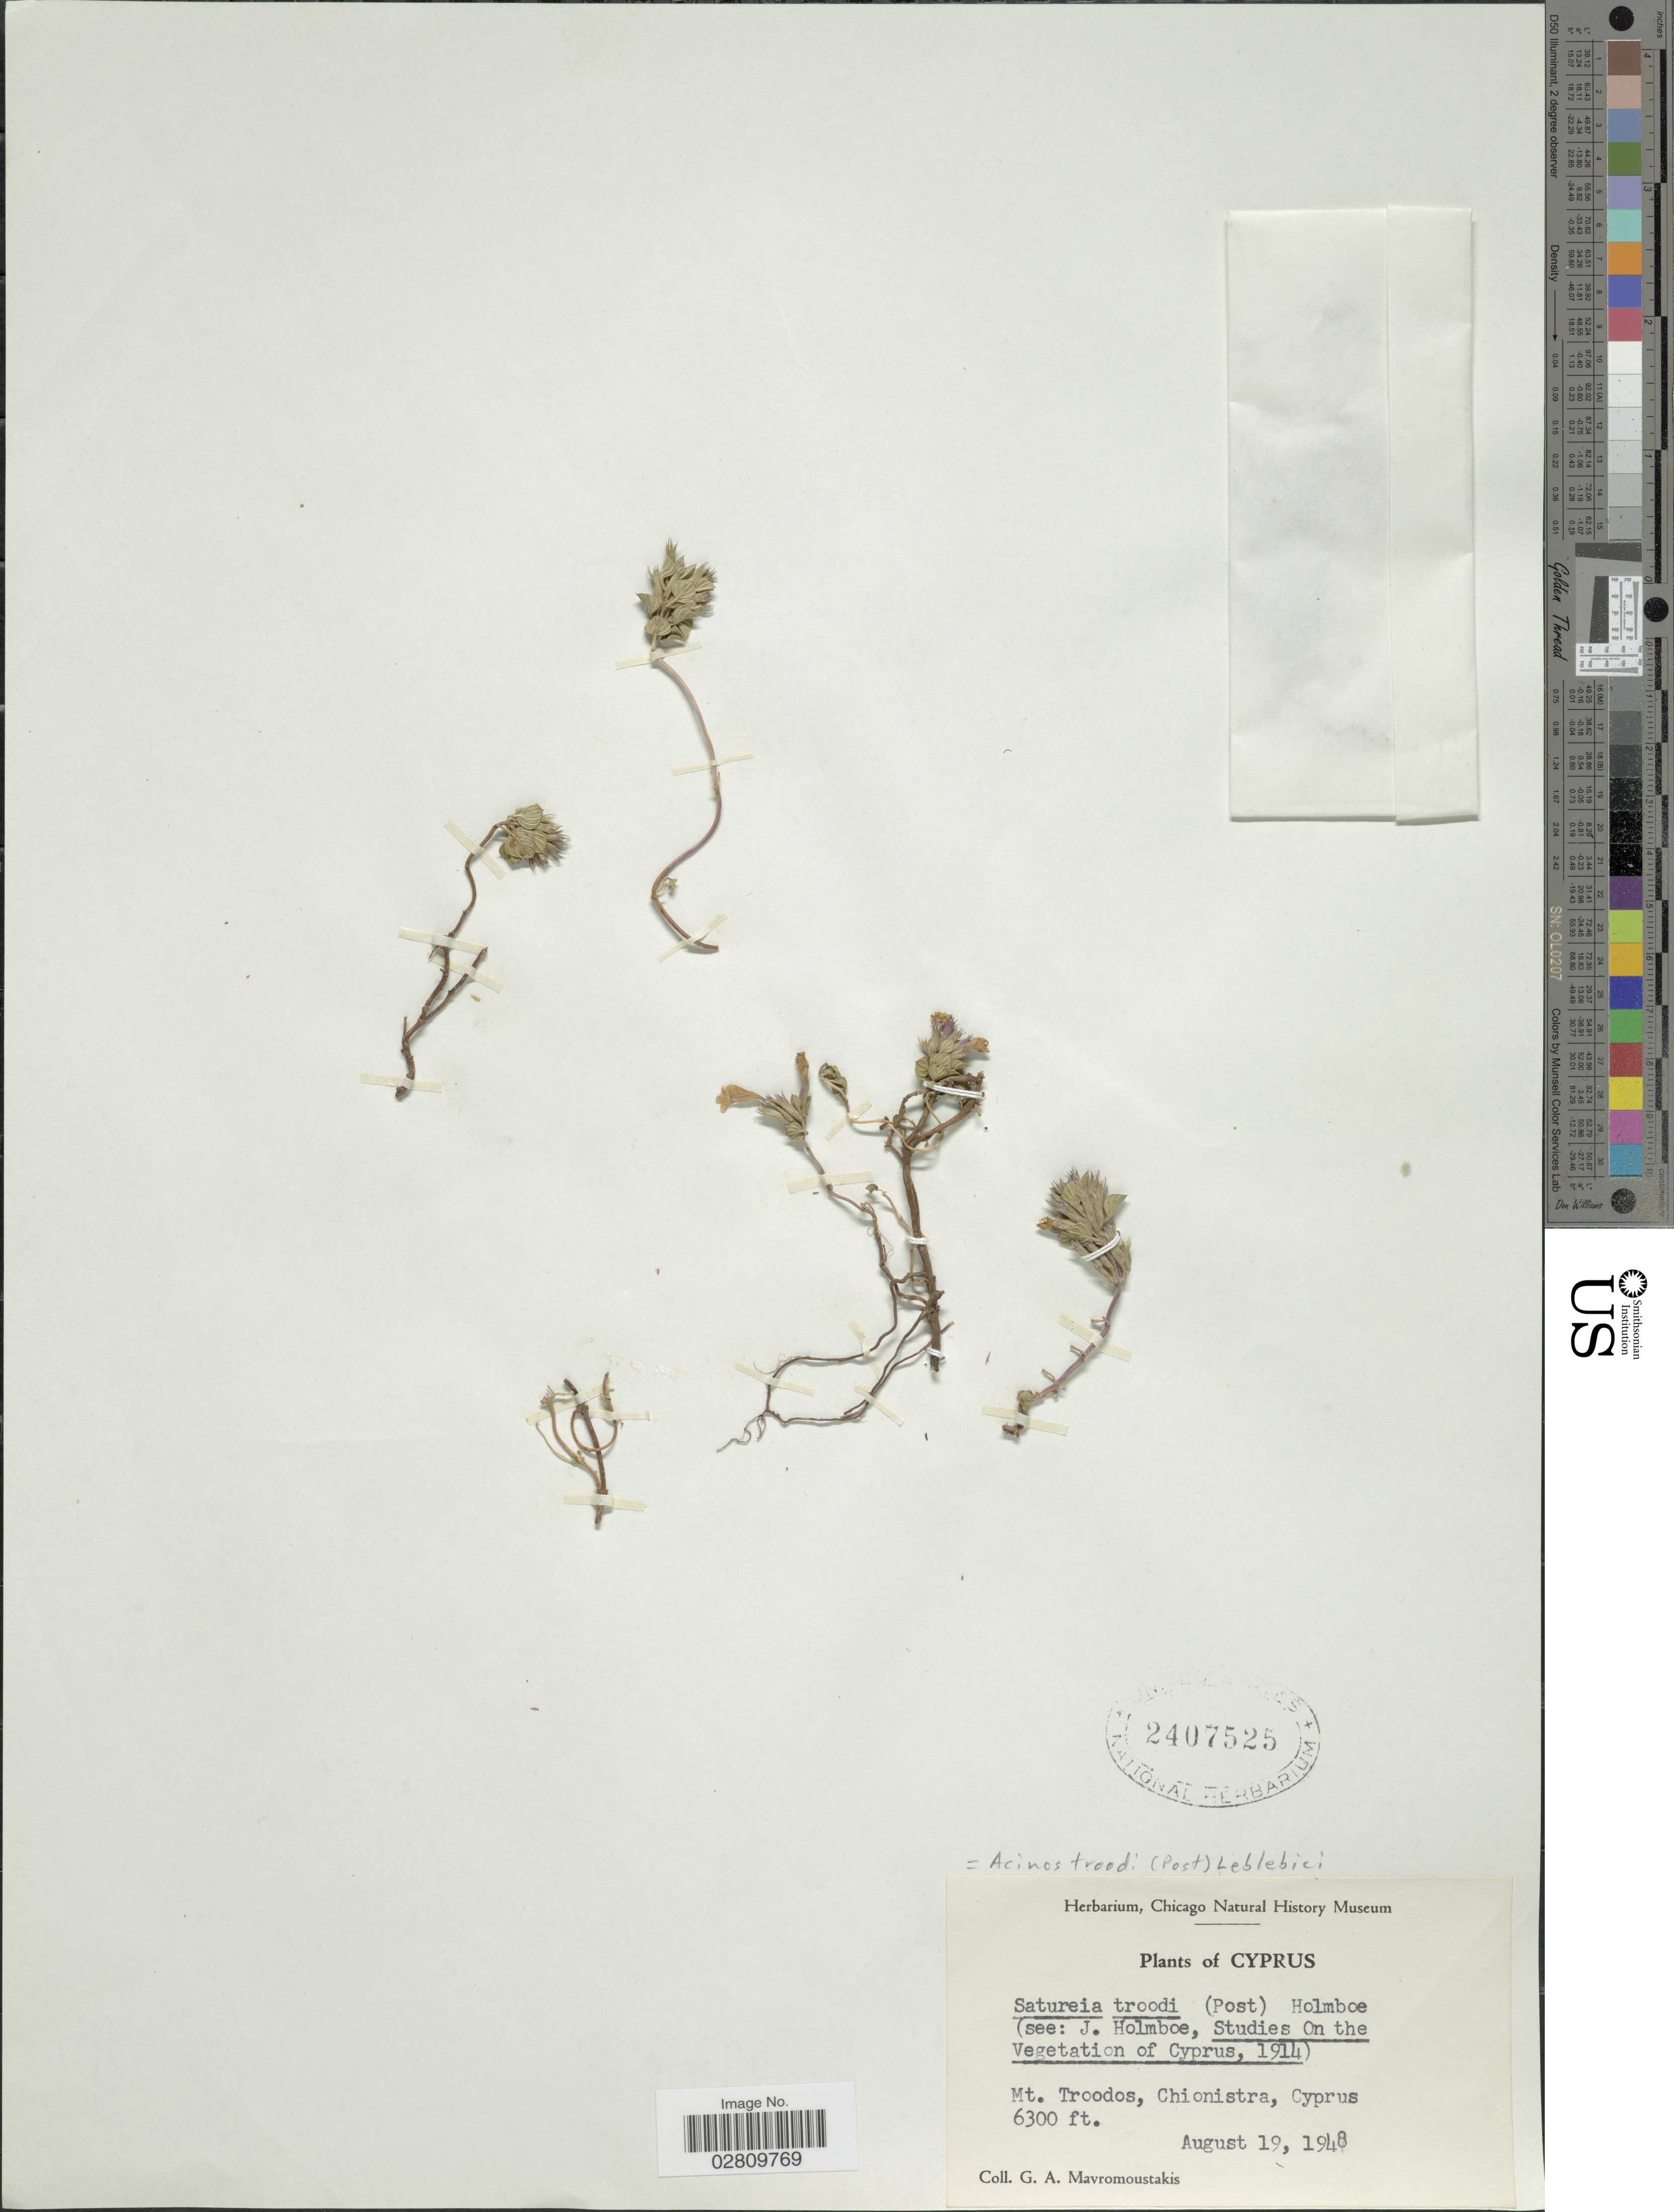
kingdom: Plantae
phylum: Tracheophyta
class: Magnoliopsida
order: Lamiales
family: Lamiaceae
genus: Acinos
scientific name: Acinos troodi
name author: (Post) Leblebici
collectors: G. Mavromoustakis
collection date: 1948-08-19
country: Cyprus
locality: Mt. Troodos, Chionistra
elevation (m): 1920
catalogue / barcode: US 2407525